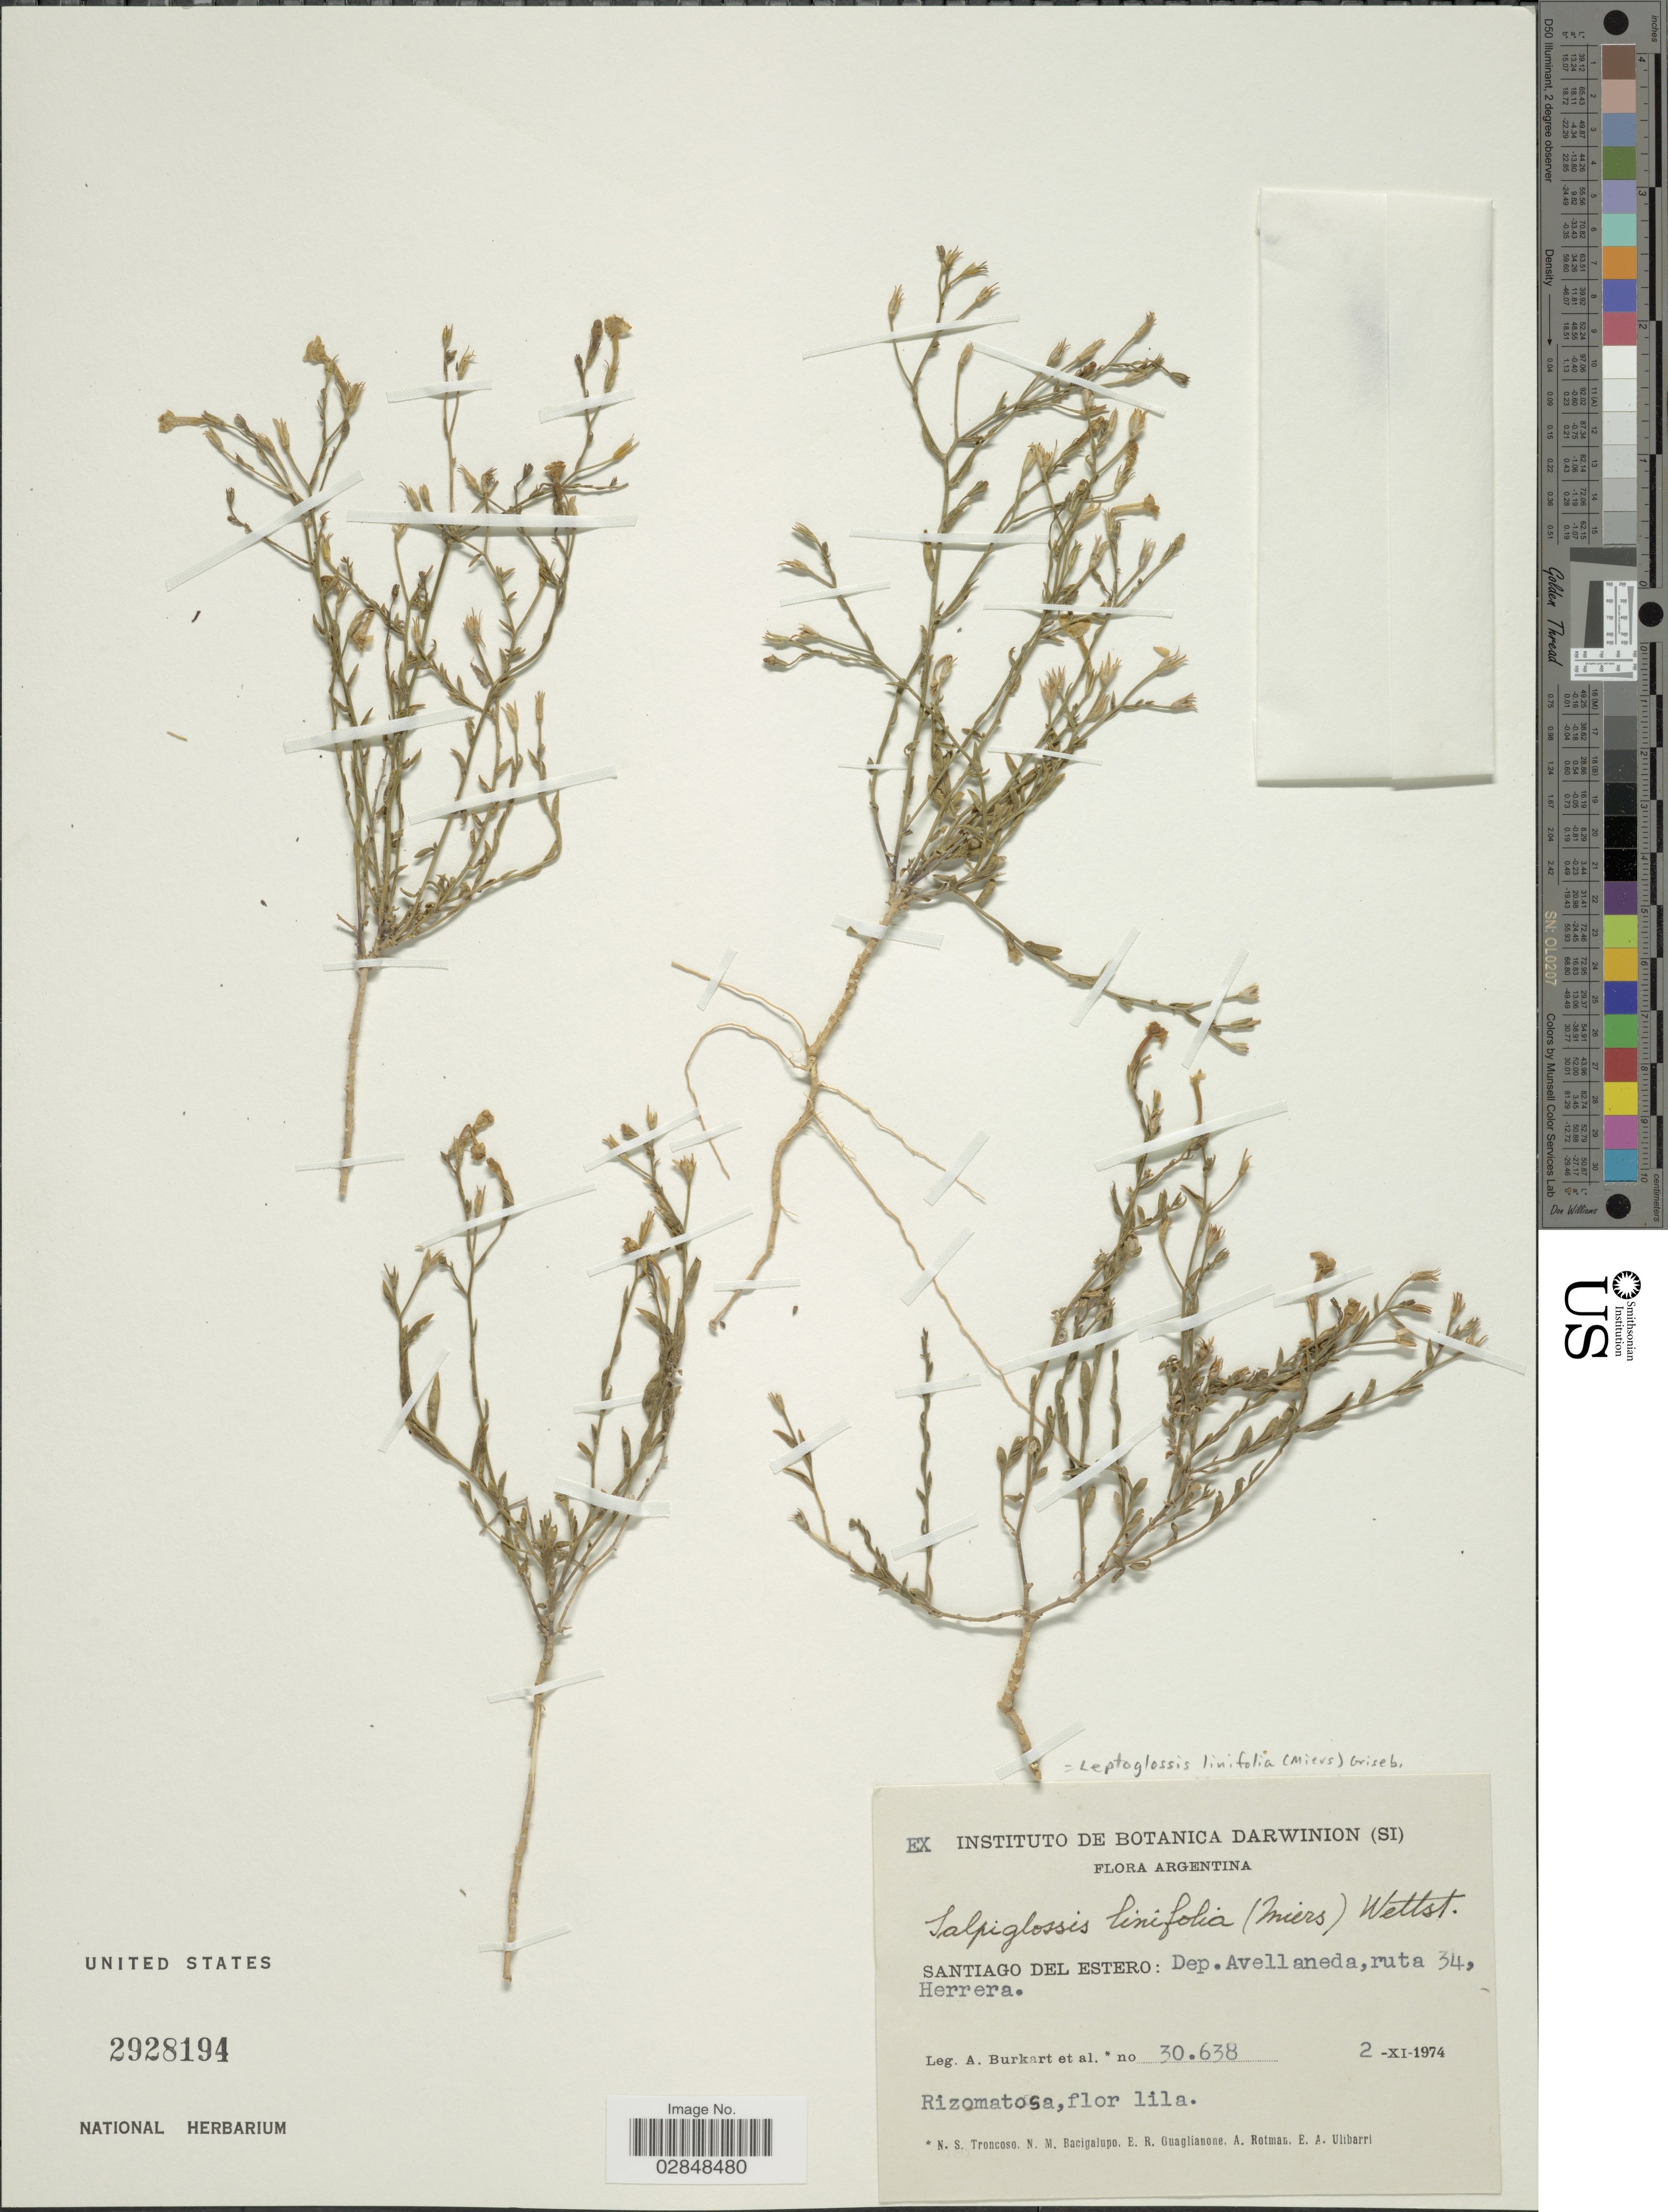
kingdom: Plantae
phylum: Tracheophyta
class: Magnoliopsida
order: Solanales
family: Solanaceae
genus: Leptoglossis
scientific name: Leptoglossis linifolia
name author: Benth. & Hook. f.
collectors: A. E. Burkart, N. Troncoso, N. M. Bacigalupo, E. R. Guaglianone & et al.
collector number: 30638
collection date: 1974-11-02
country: Argentina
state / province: Santiago del Estero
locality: Dep. Avellaneda, ruta 34, Herrera.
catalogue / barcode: US 2928194